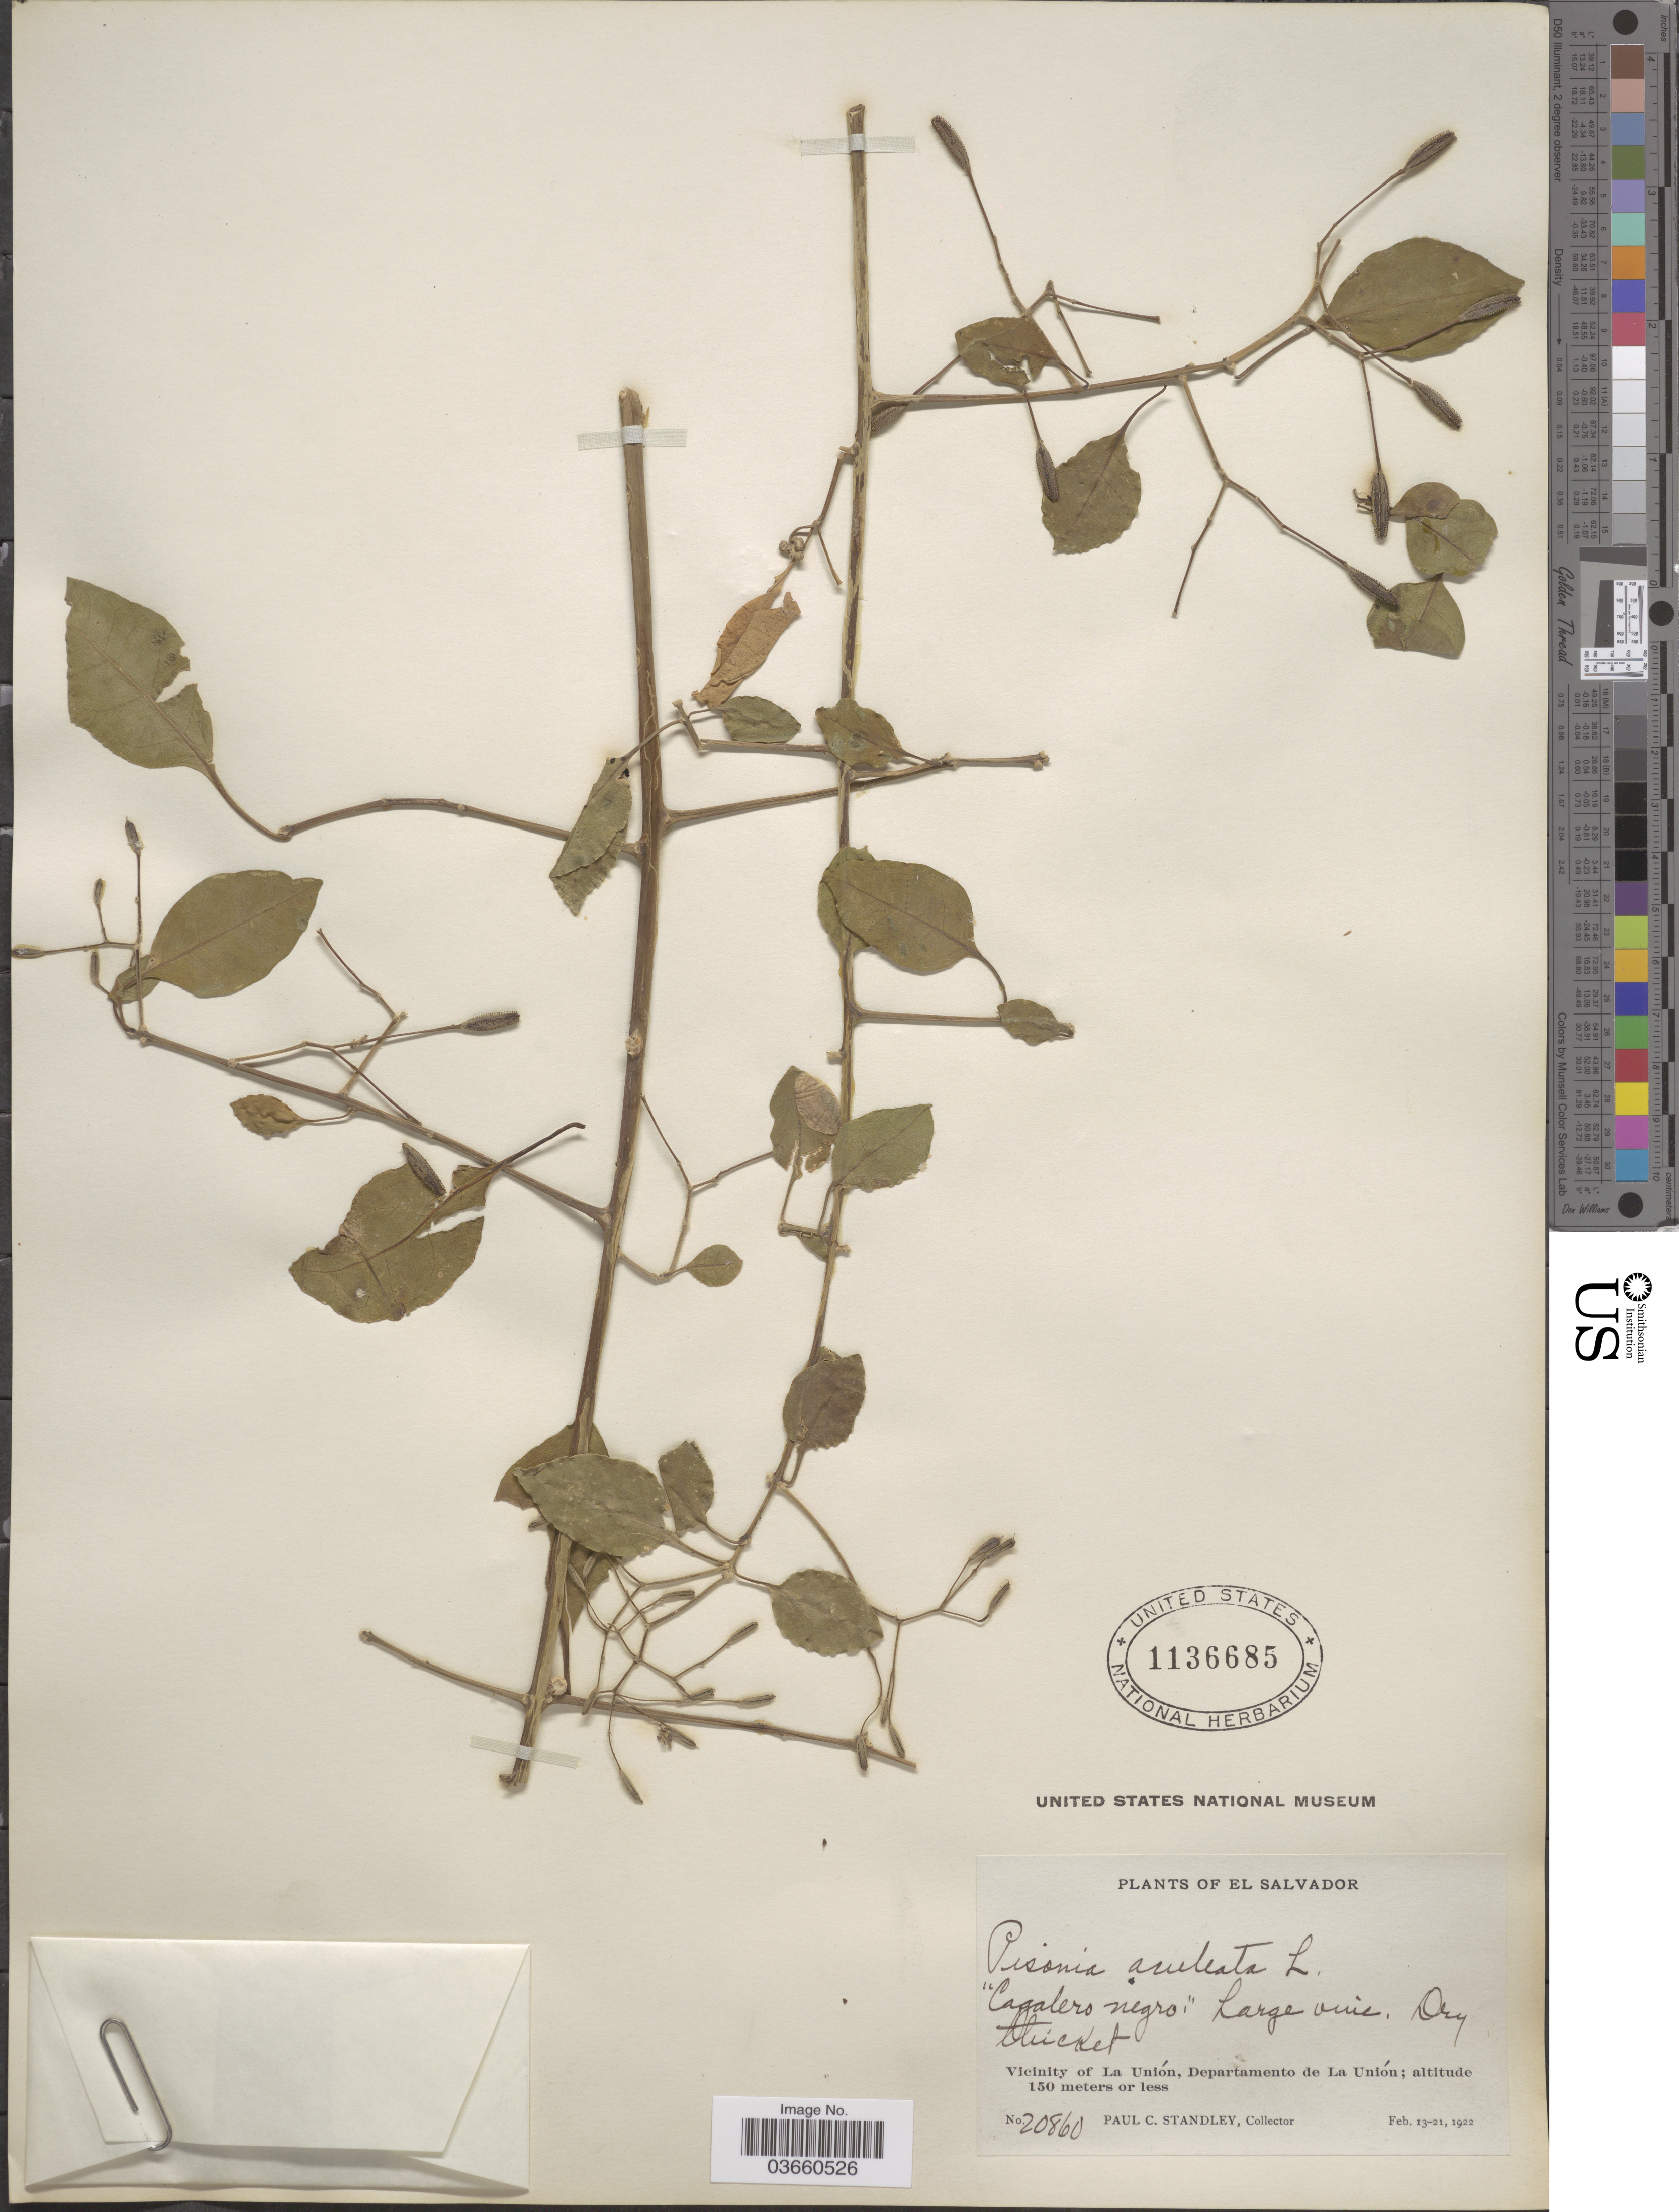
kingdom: Plantae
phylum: Tracheophyta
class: Magnoliopsida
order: Caryophyllales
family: Nyctaginaceae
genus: Pisonia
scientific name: Pisonia aculeata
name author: L.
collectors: P. C. Standley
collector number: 20860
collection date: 1922-02-13/1922-02-21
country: El Salvador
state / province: La Union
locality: Vicinity of La Unión, Departamento de La Unión.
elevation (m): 150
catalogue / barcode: US 1136685